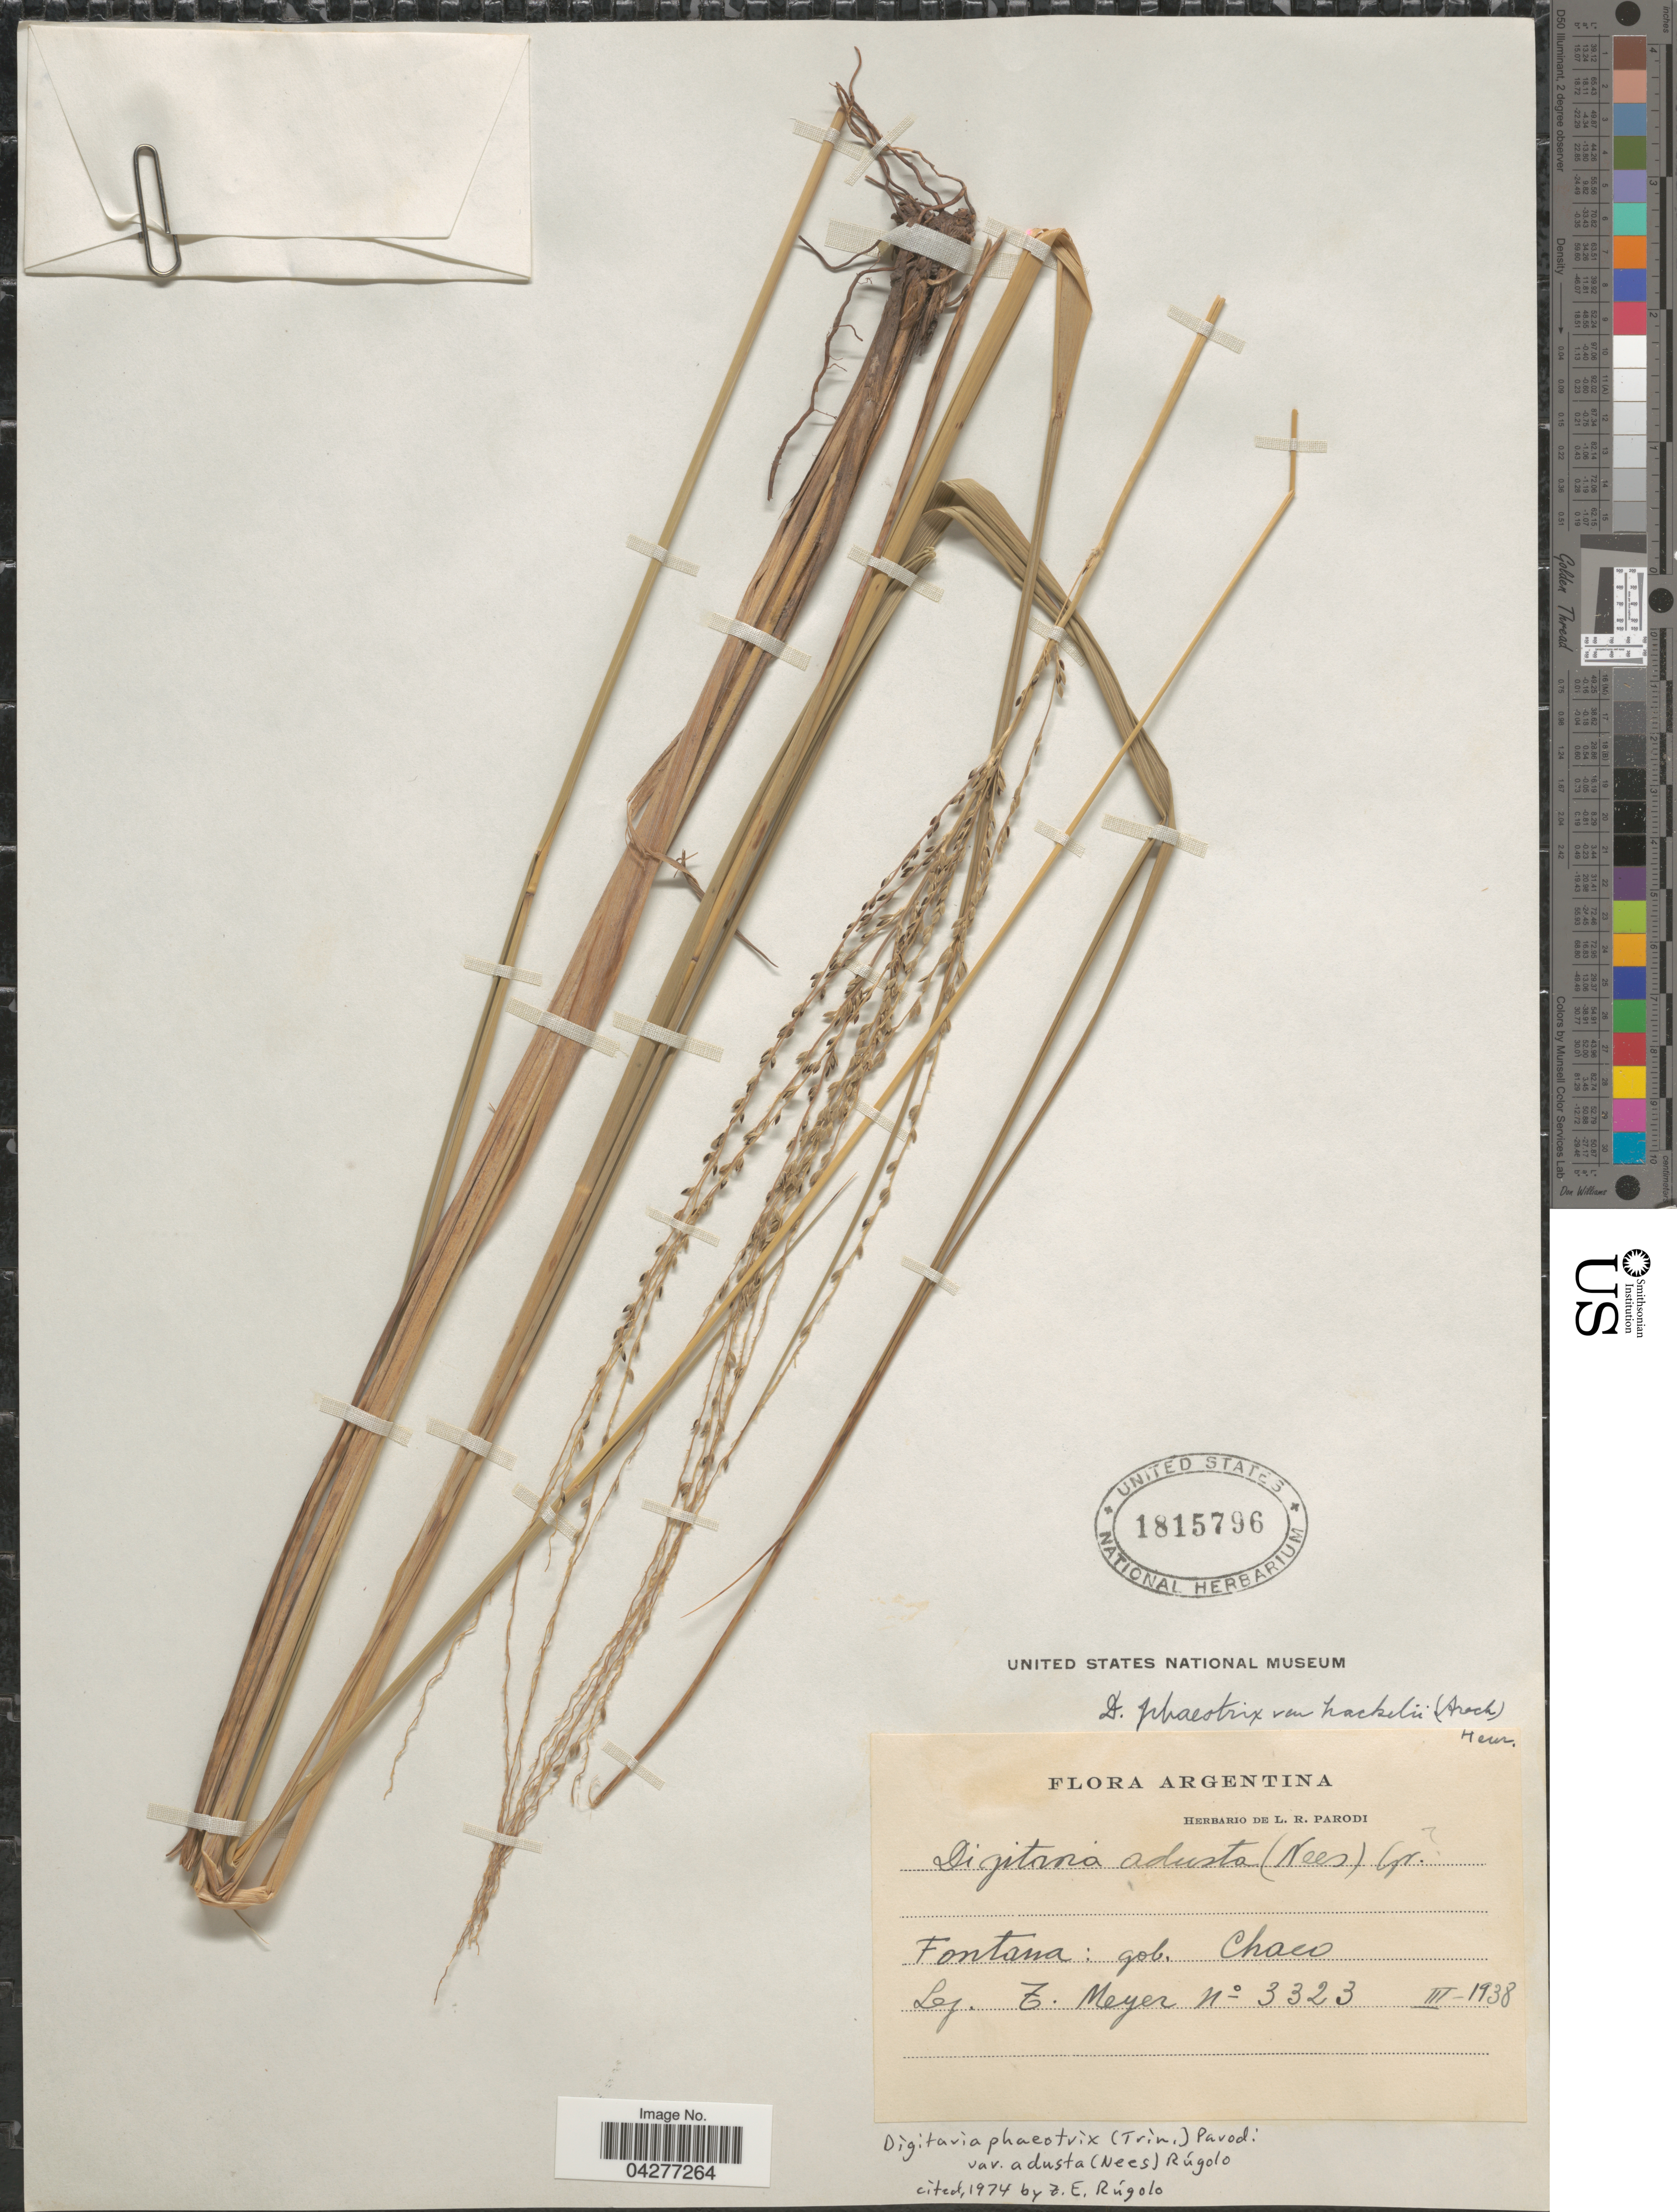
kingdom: Plantae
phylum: Tracheophyta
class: Liliopsida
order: Poales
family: Poaceae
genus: Digitaria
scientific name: Digitaria phaeothrix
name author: (Trin.) Parodi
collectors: E. Meyer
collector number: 3323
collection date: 1938-03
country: Argentina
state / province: Chaco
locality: Fontana: Gob. Chaco.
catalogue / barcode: US 1815796